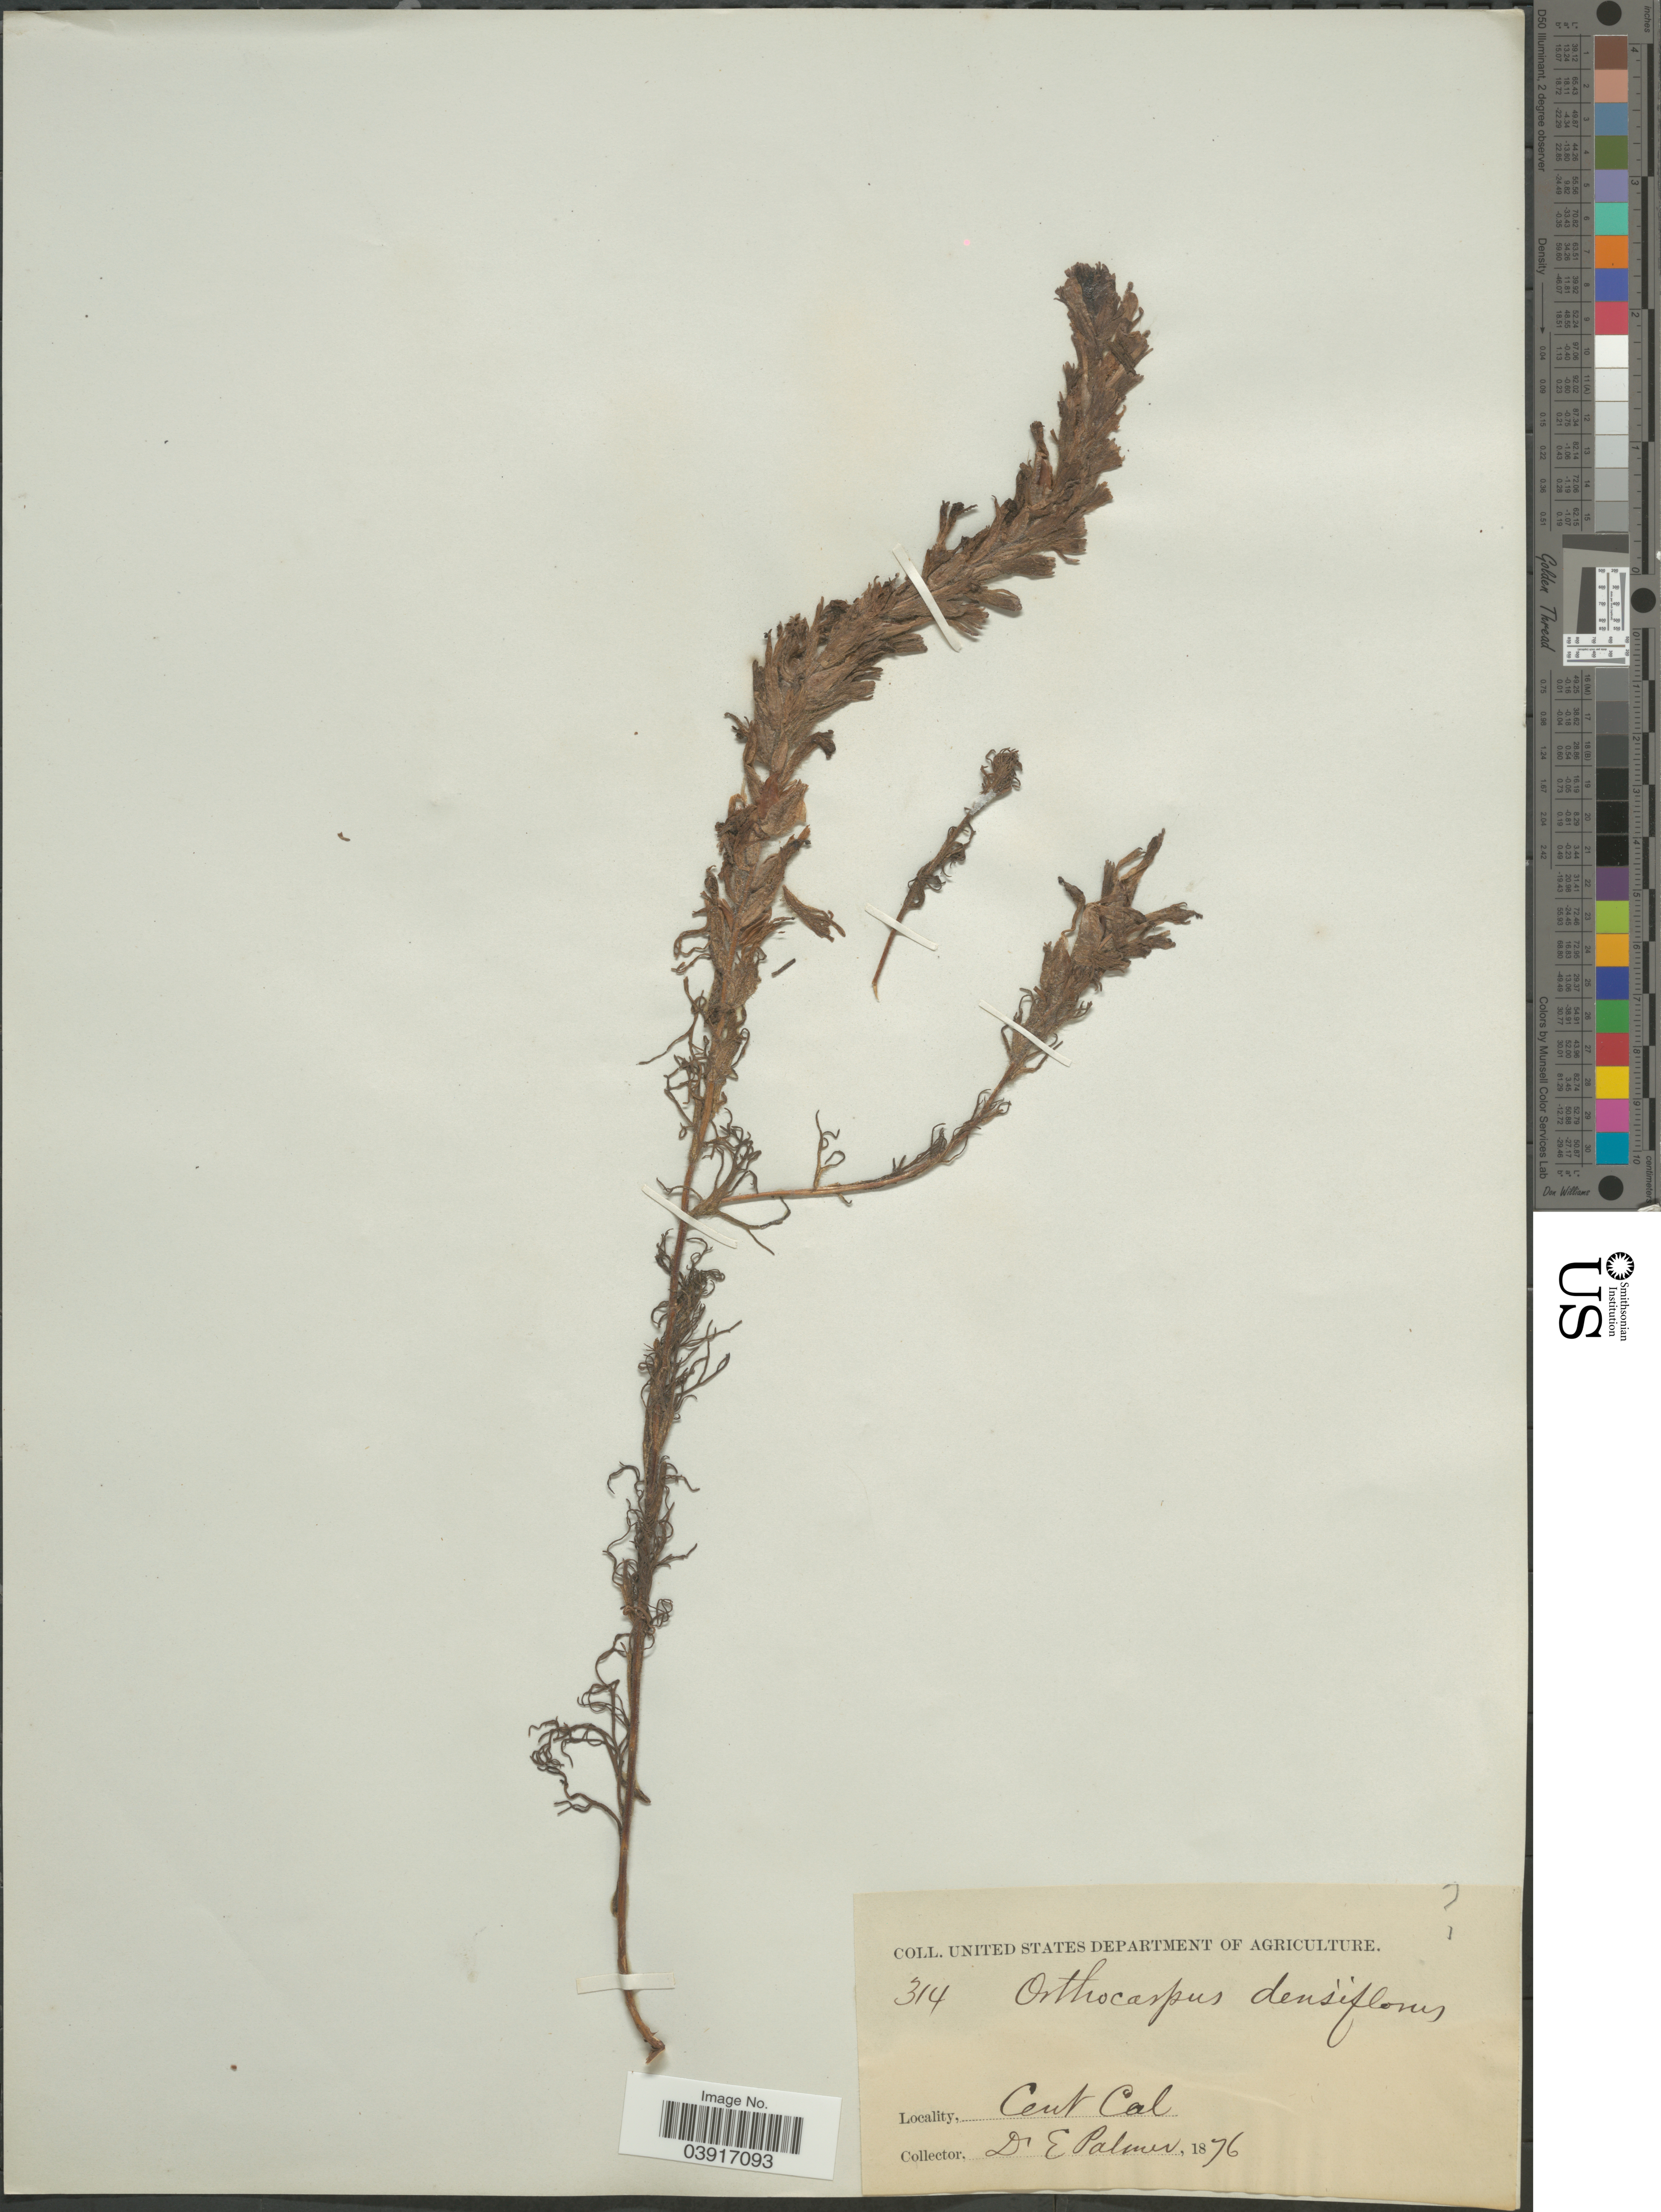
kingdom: Plantae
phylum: Tracheophyta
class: Magnoliopsida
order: Lamiales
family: Orobanchaceae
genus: Orthocarpus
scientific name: Orthocarpus densiflorus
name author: Benth.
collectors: E. Palmer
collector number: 314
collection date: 1876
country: United States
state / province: California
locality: Cent Cal.